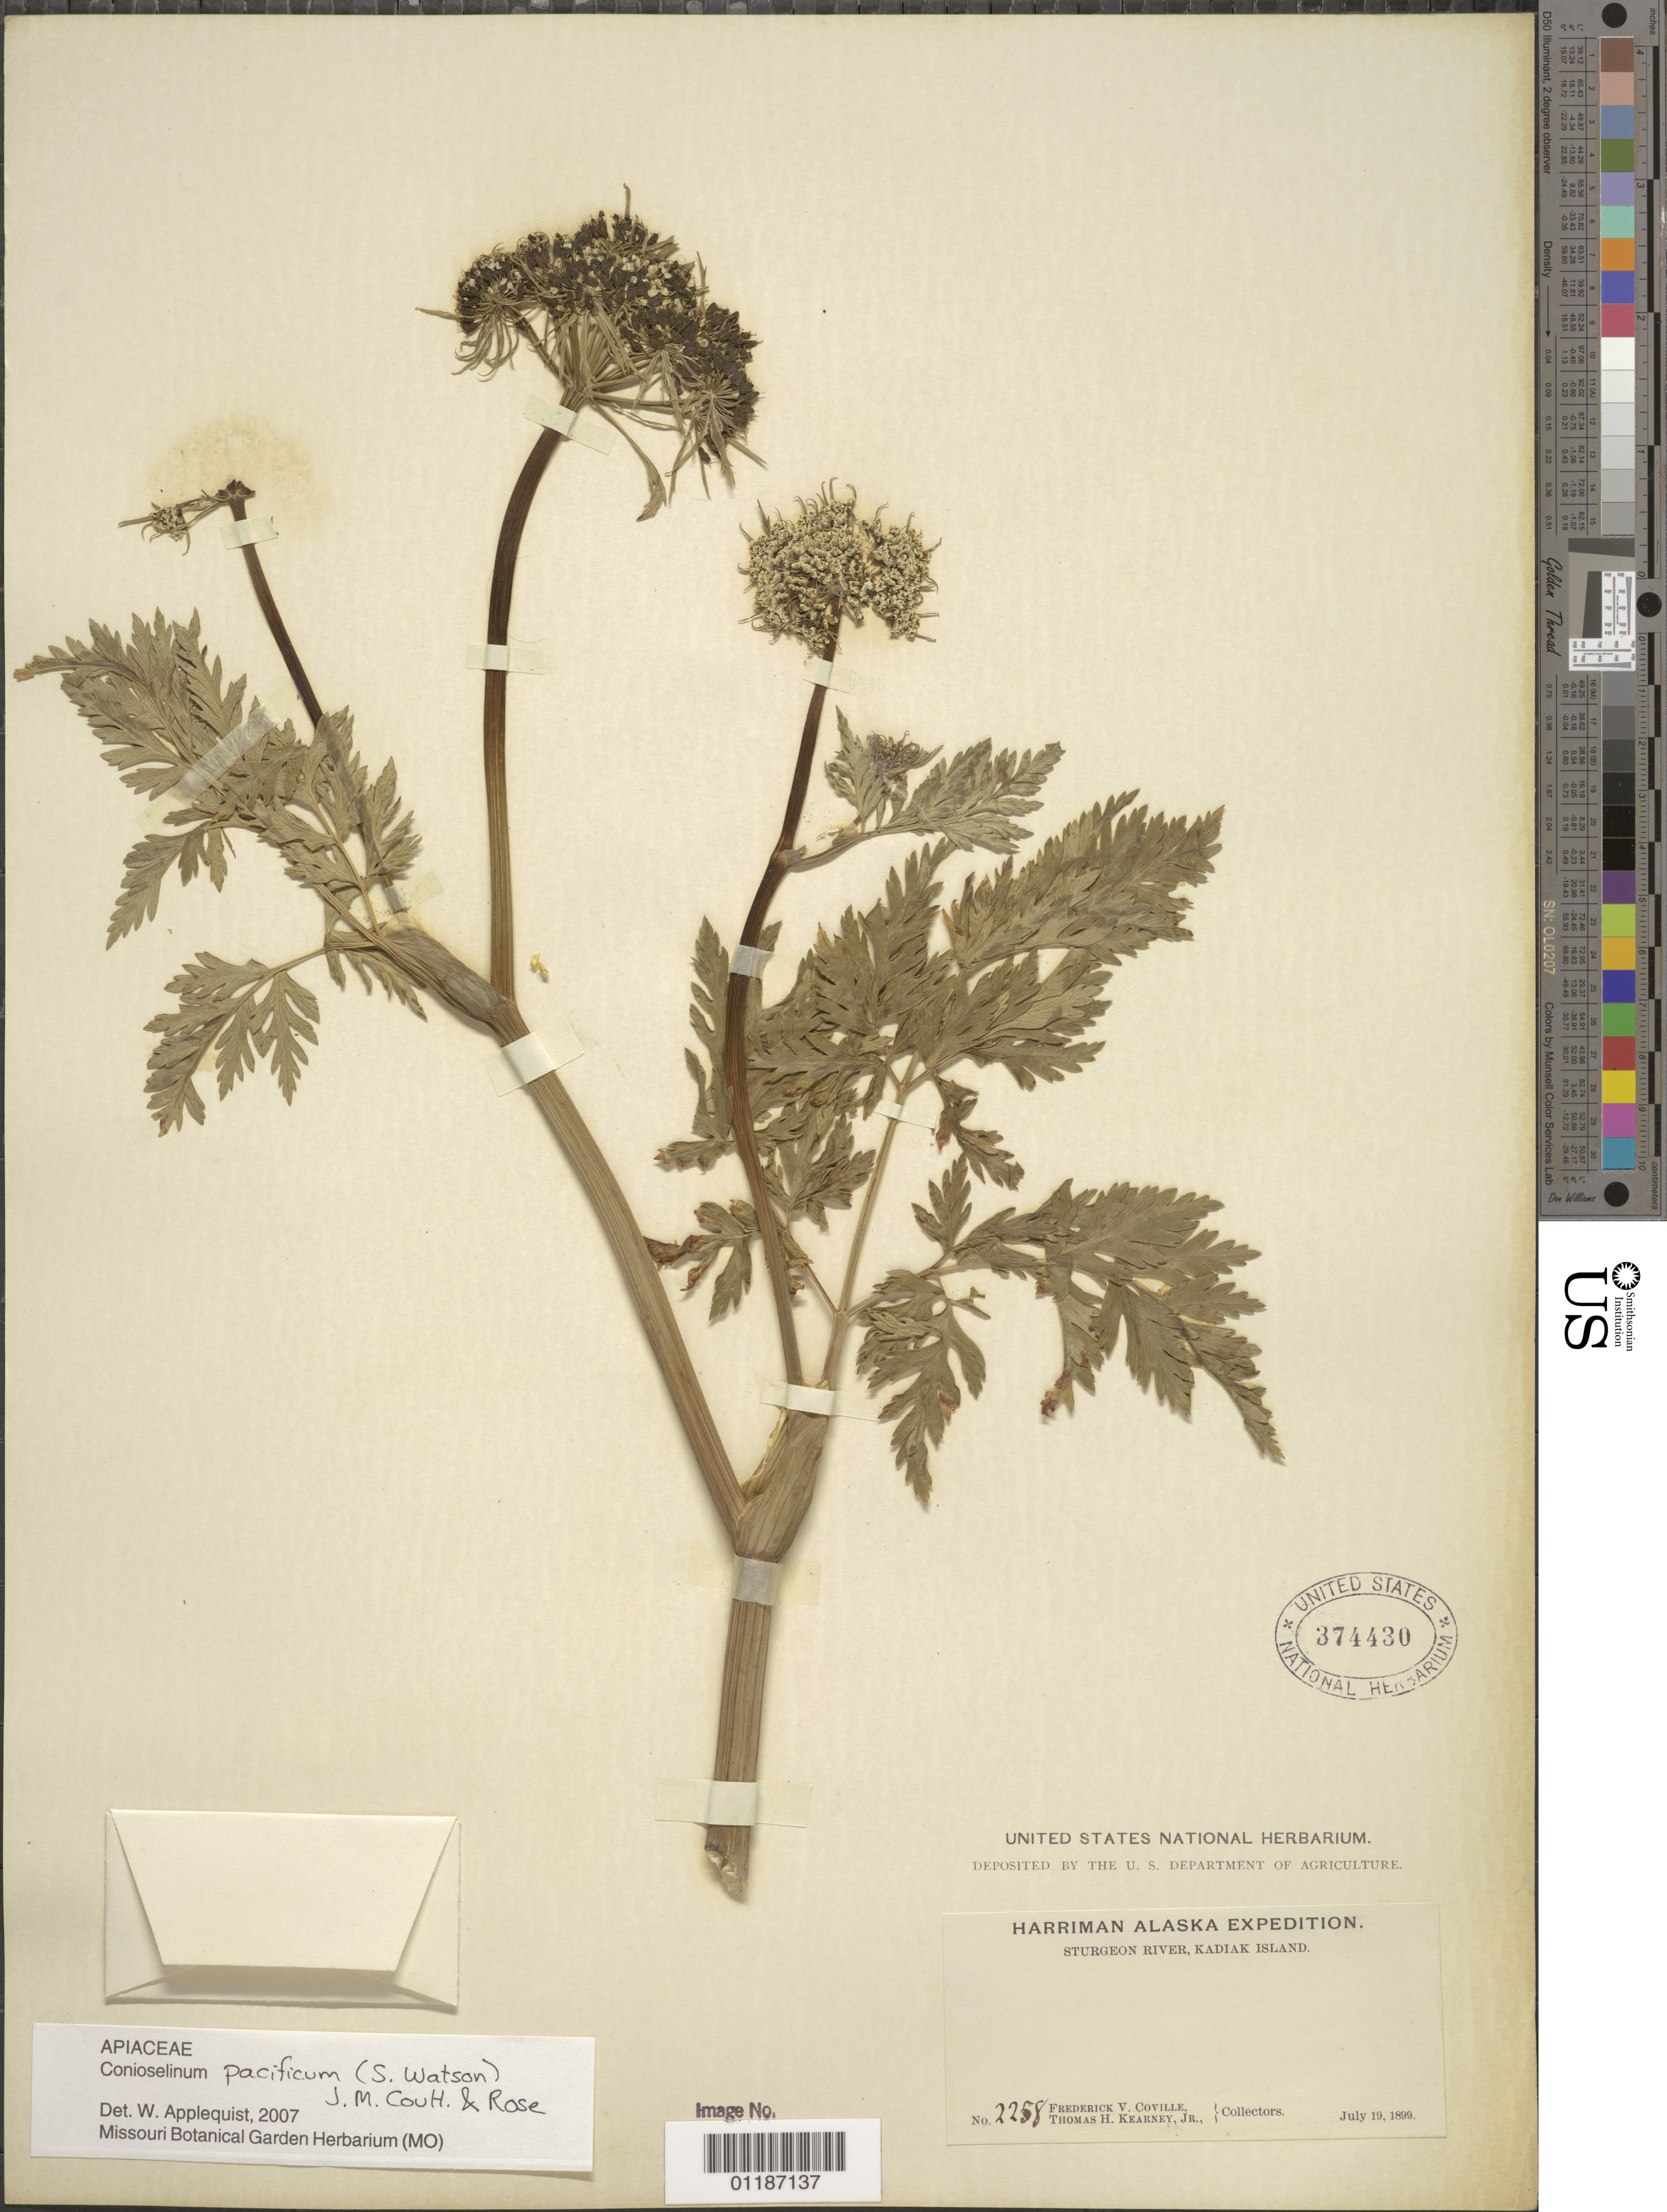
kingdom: Plantae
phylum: Tracheophyta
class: Magnoliopsida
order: Apiales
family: Apiaceae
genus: Conioselinum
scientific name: Conioselinum pacificum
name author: (S. Watson) J.M. Coult. & Rose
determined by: Applequist, W. L.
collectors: F. V. Coville & T. H. Kearney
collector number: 2258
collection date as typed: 19 Jul 1899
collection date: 1899-07-19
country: United States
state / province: Alaska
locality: Sturgeon River, Kadiak Island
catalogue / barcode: US 374430